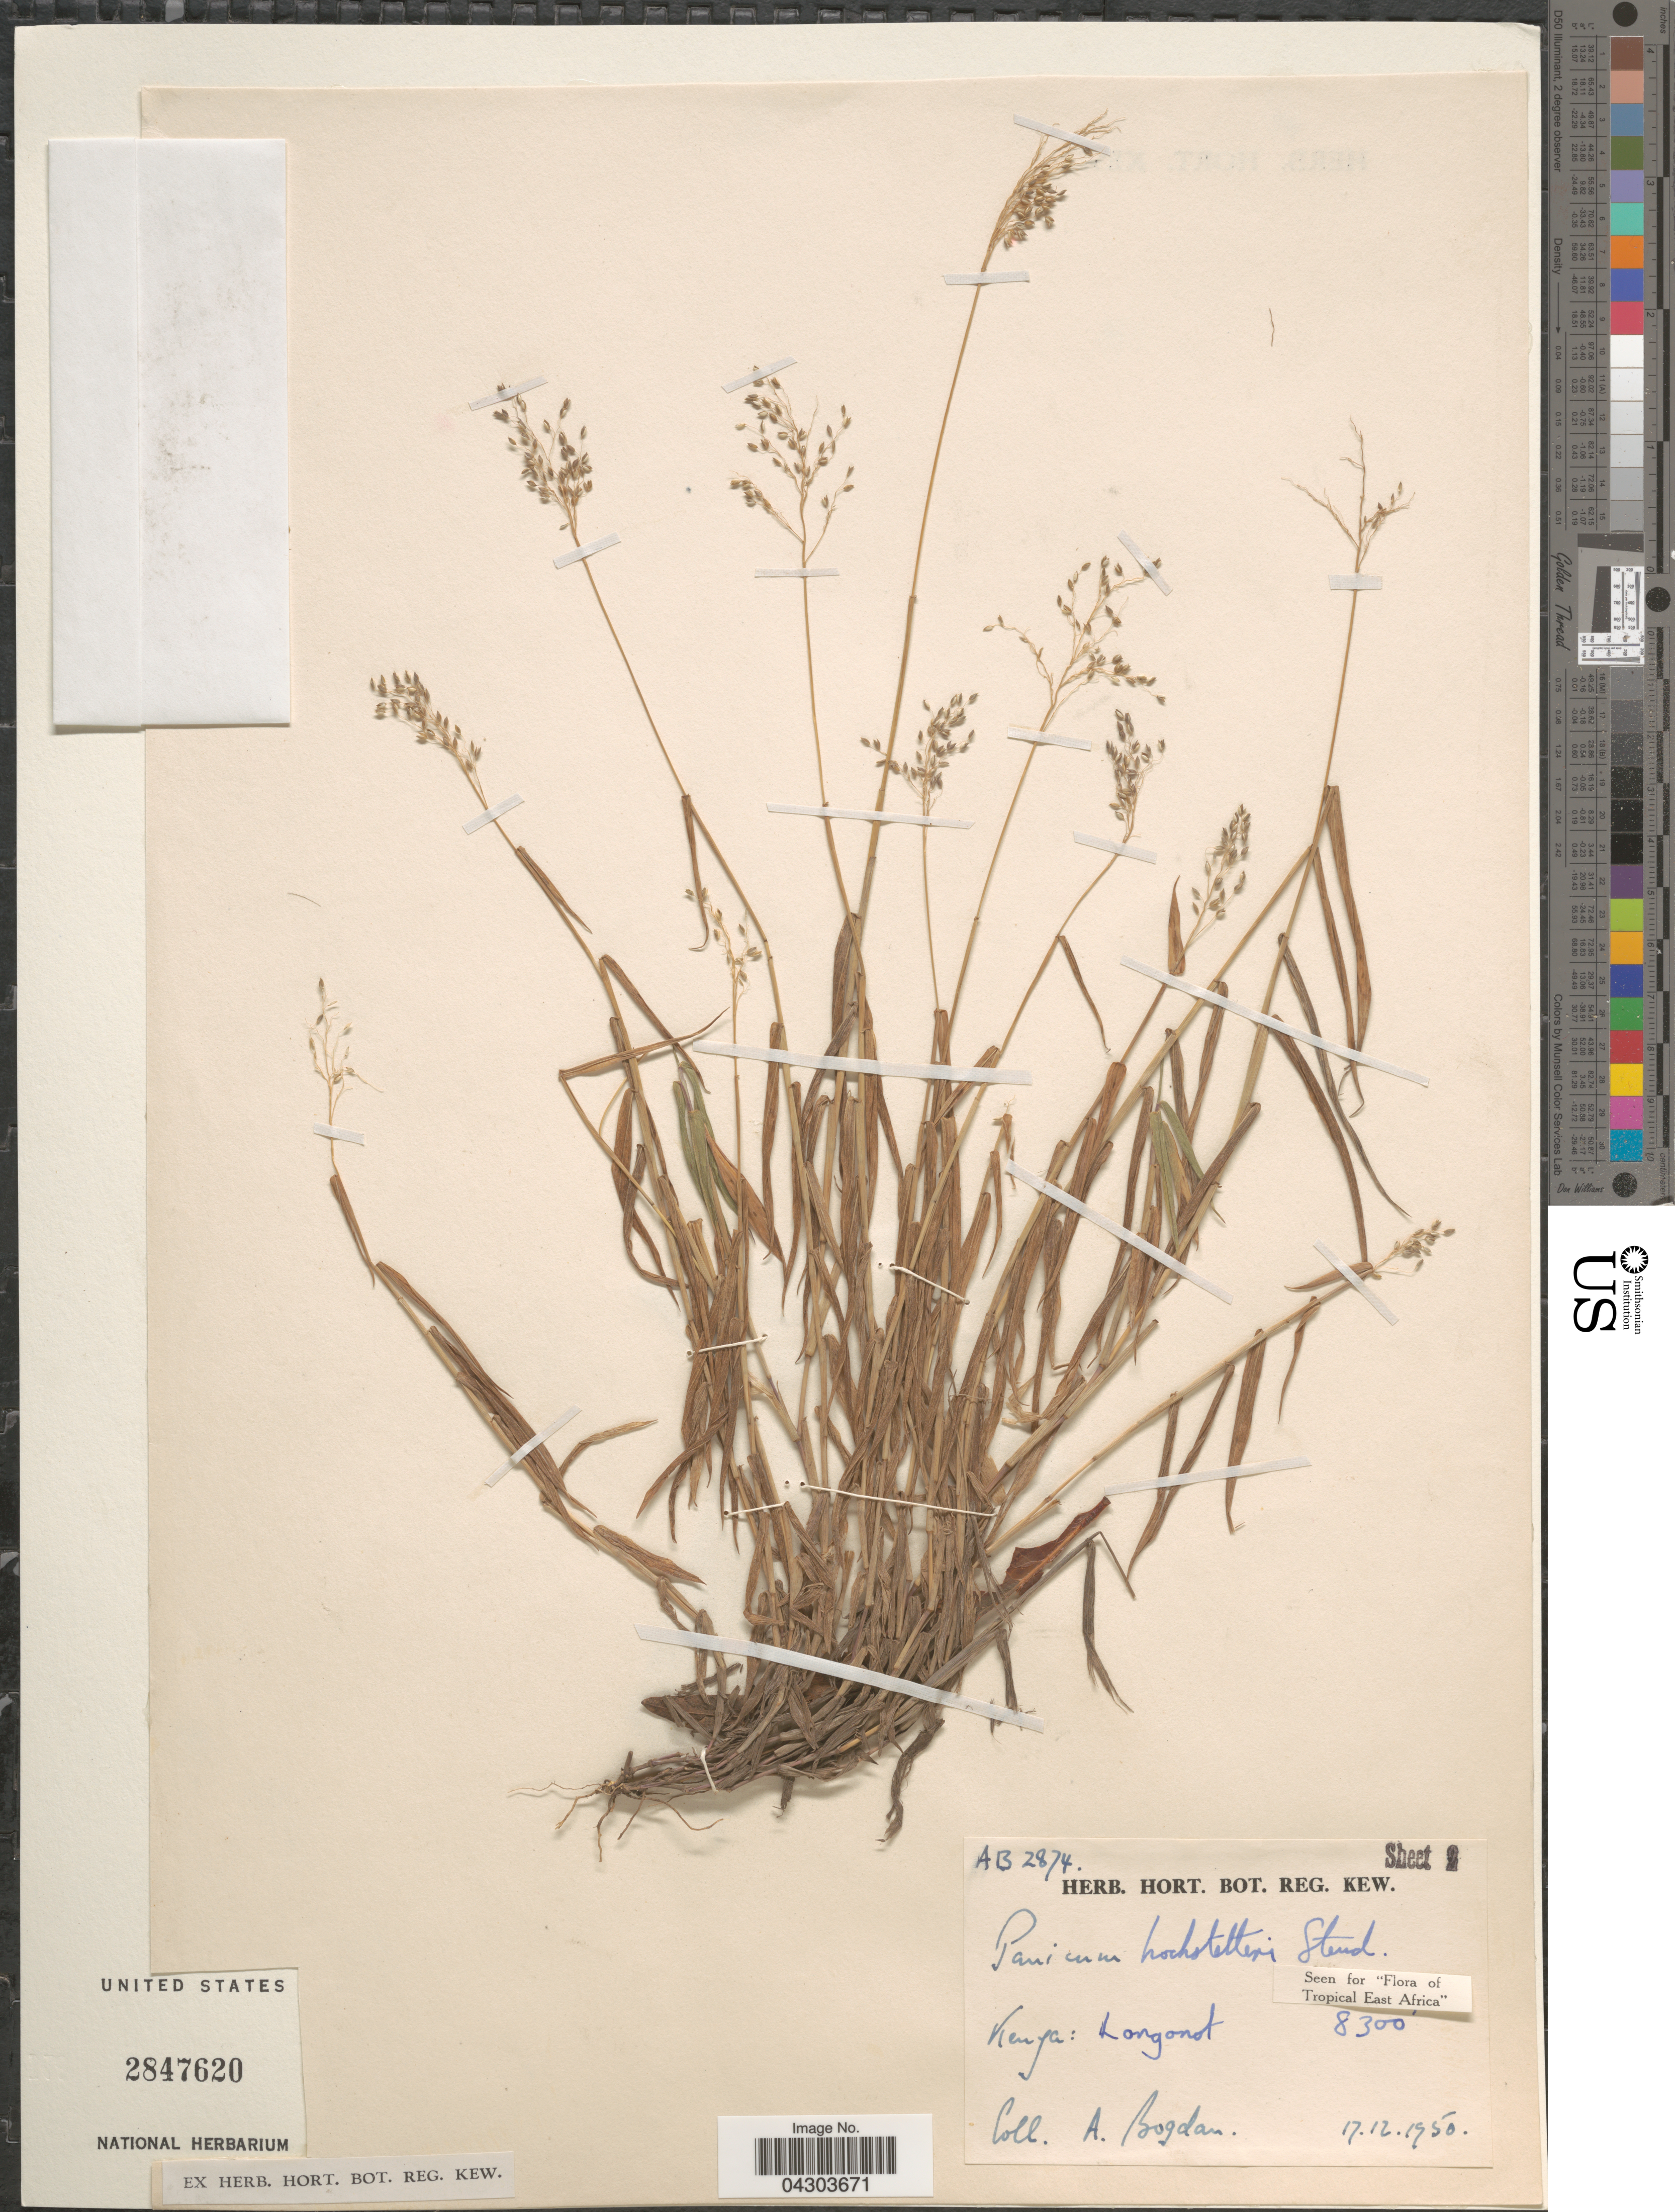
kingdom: Plantae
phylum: Tracheophyta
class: Liliopsida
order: Poales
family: Poaceae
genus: Panicum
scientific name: Panicum hochstetteri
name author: Steud.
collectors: A. Bogdan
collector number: AB2874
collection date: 1950-12-17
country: Kenya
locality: Longonot.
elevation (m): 2530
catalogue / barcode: US 2847620